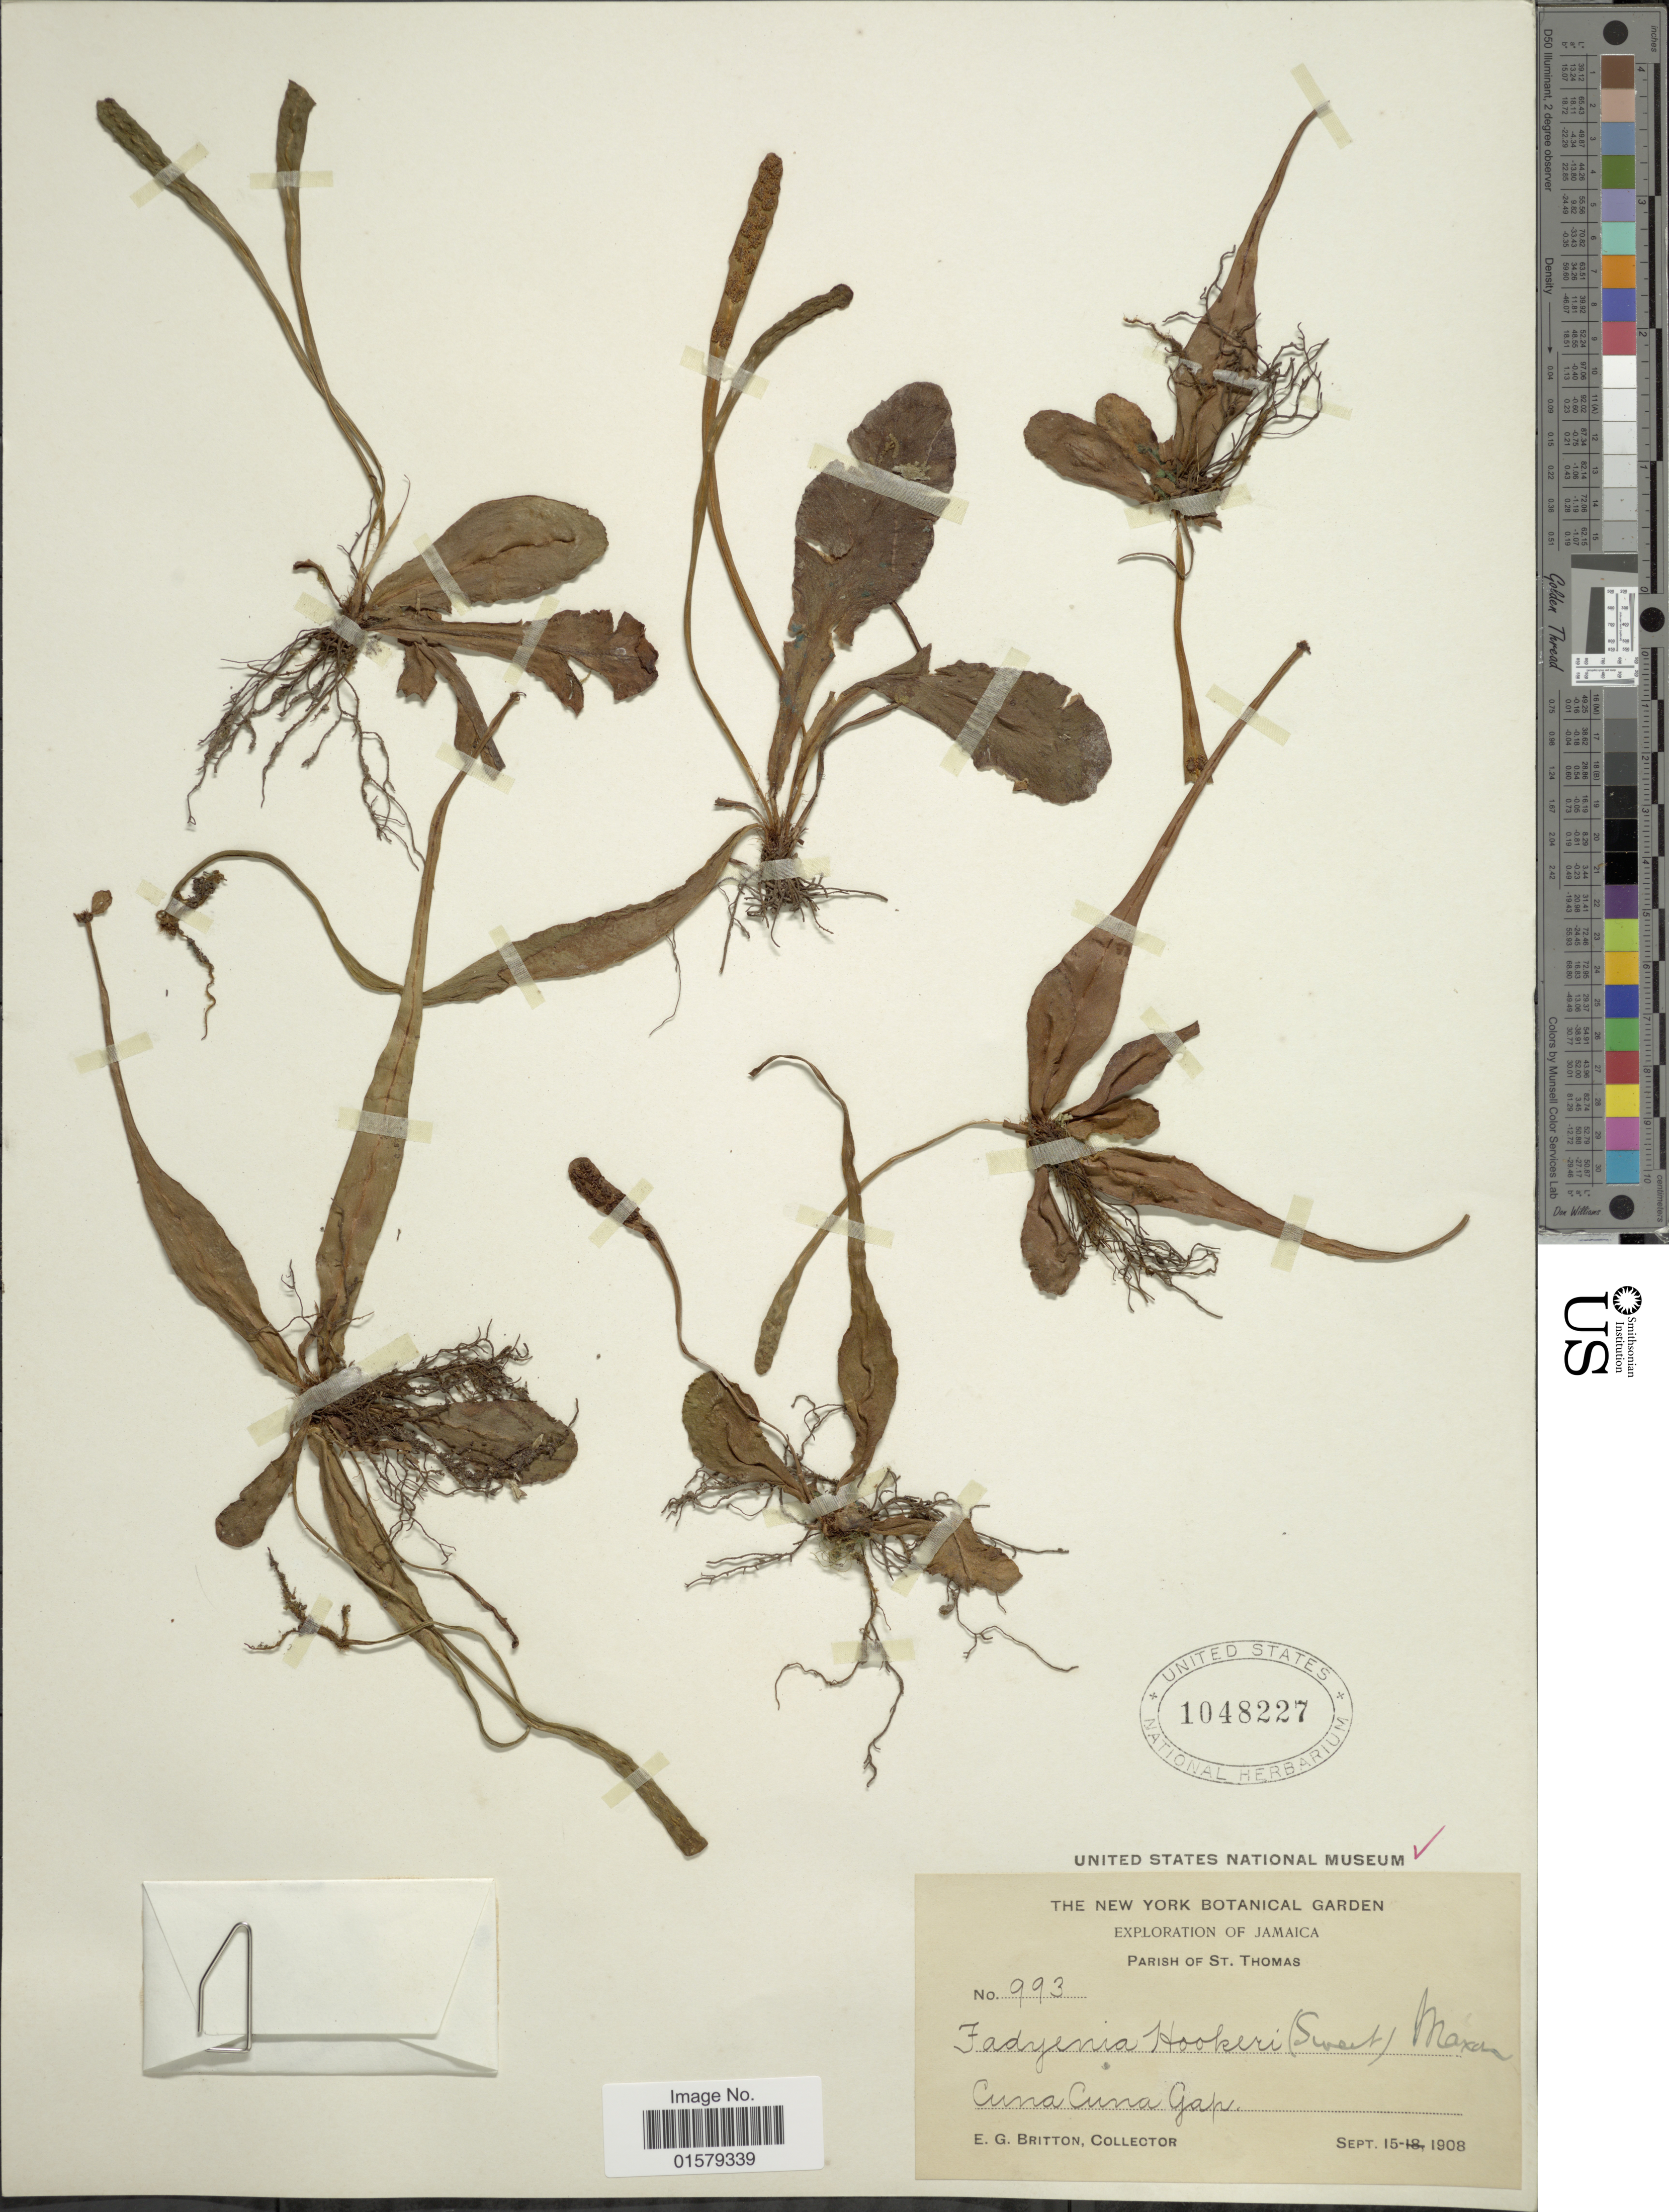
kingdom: Plantae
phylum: Tracheophyta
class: Polypodiopsida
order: Polypodiales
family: Tectariaceae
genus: Tectaria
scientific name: Tectaria hookeri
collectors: E. G. Britton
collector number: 993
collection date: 1908-09-15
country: Jamaica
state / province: Saint Thomas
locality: Parish of St. Thomas, Cuna Cuna Gap.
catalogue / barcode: US 1048227